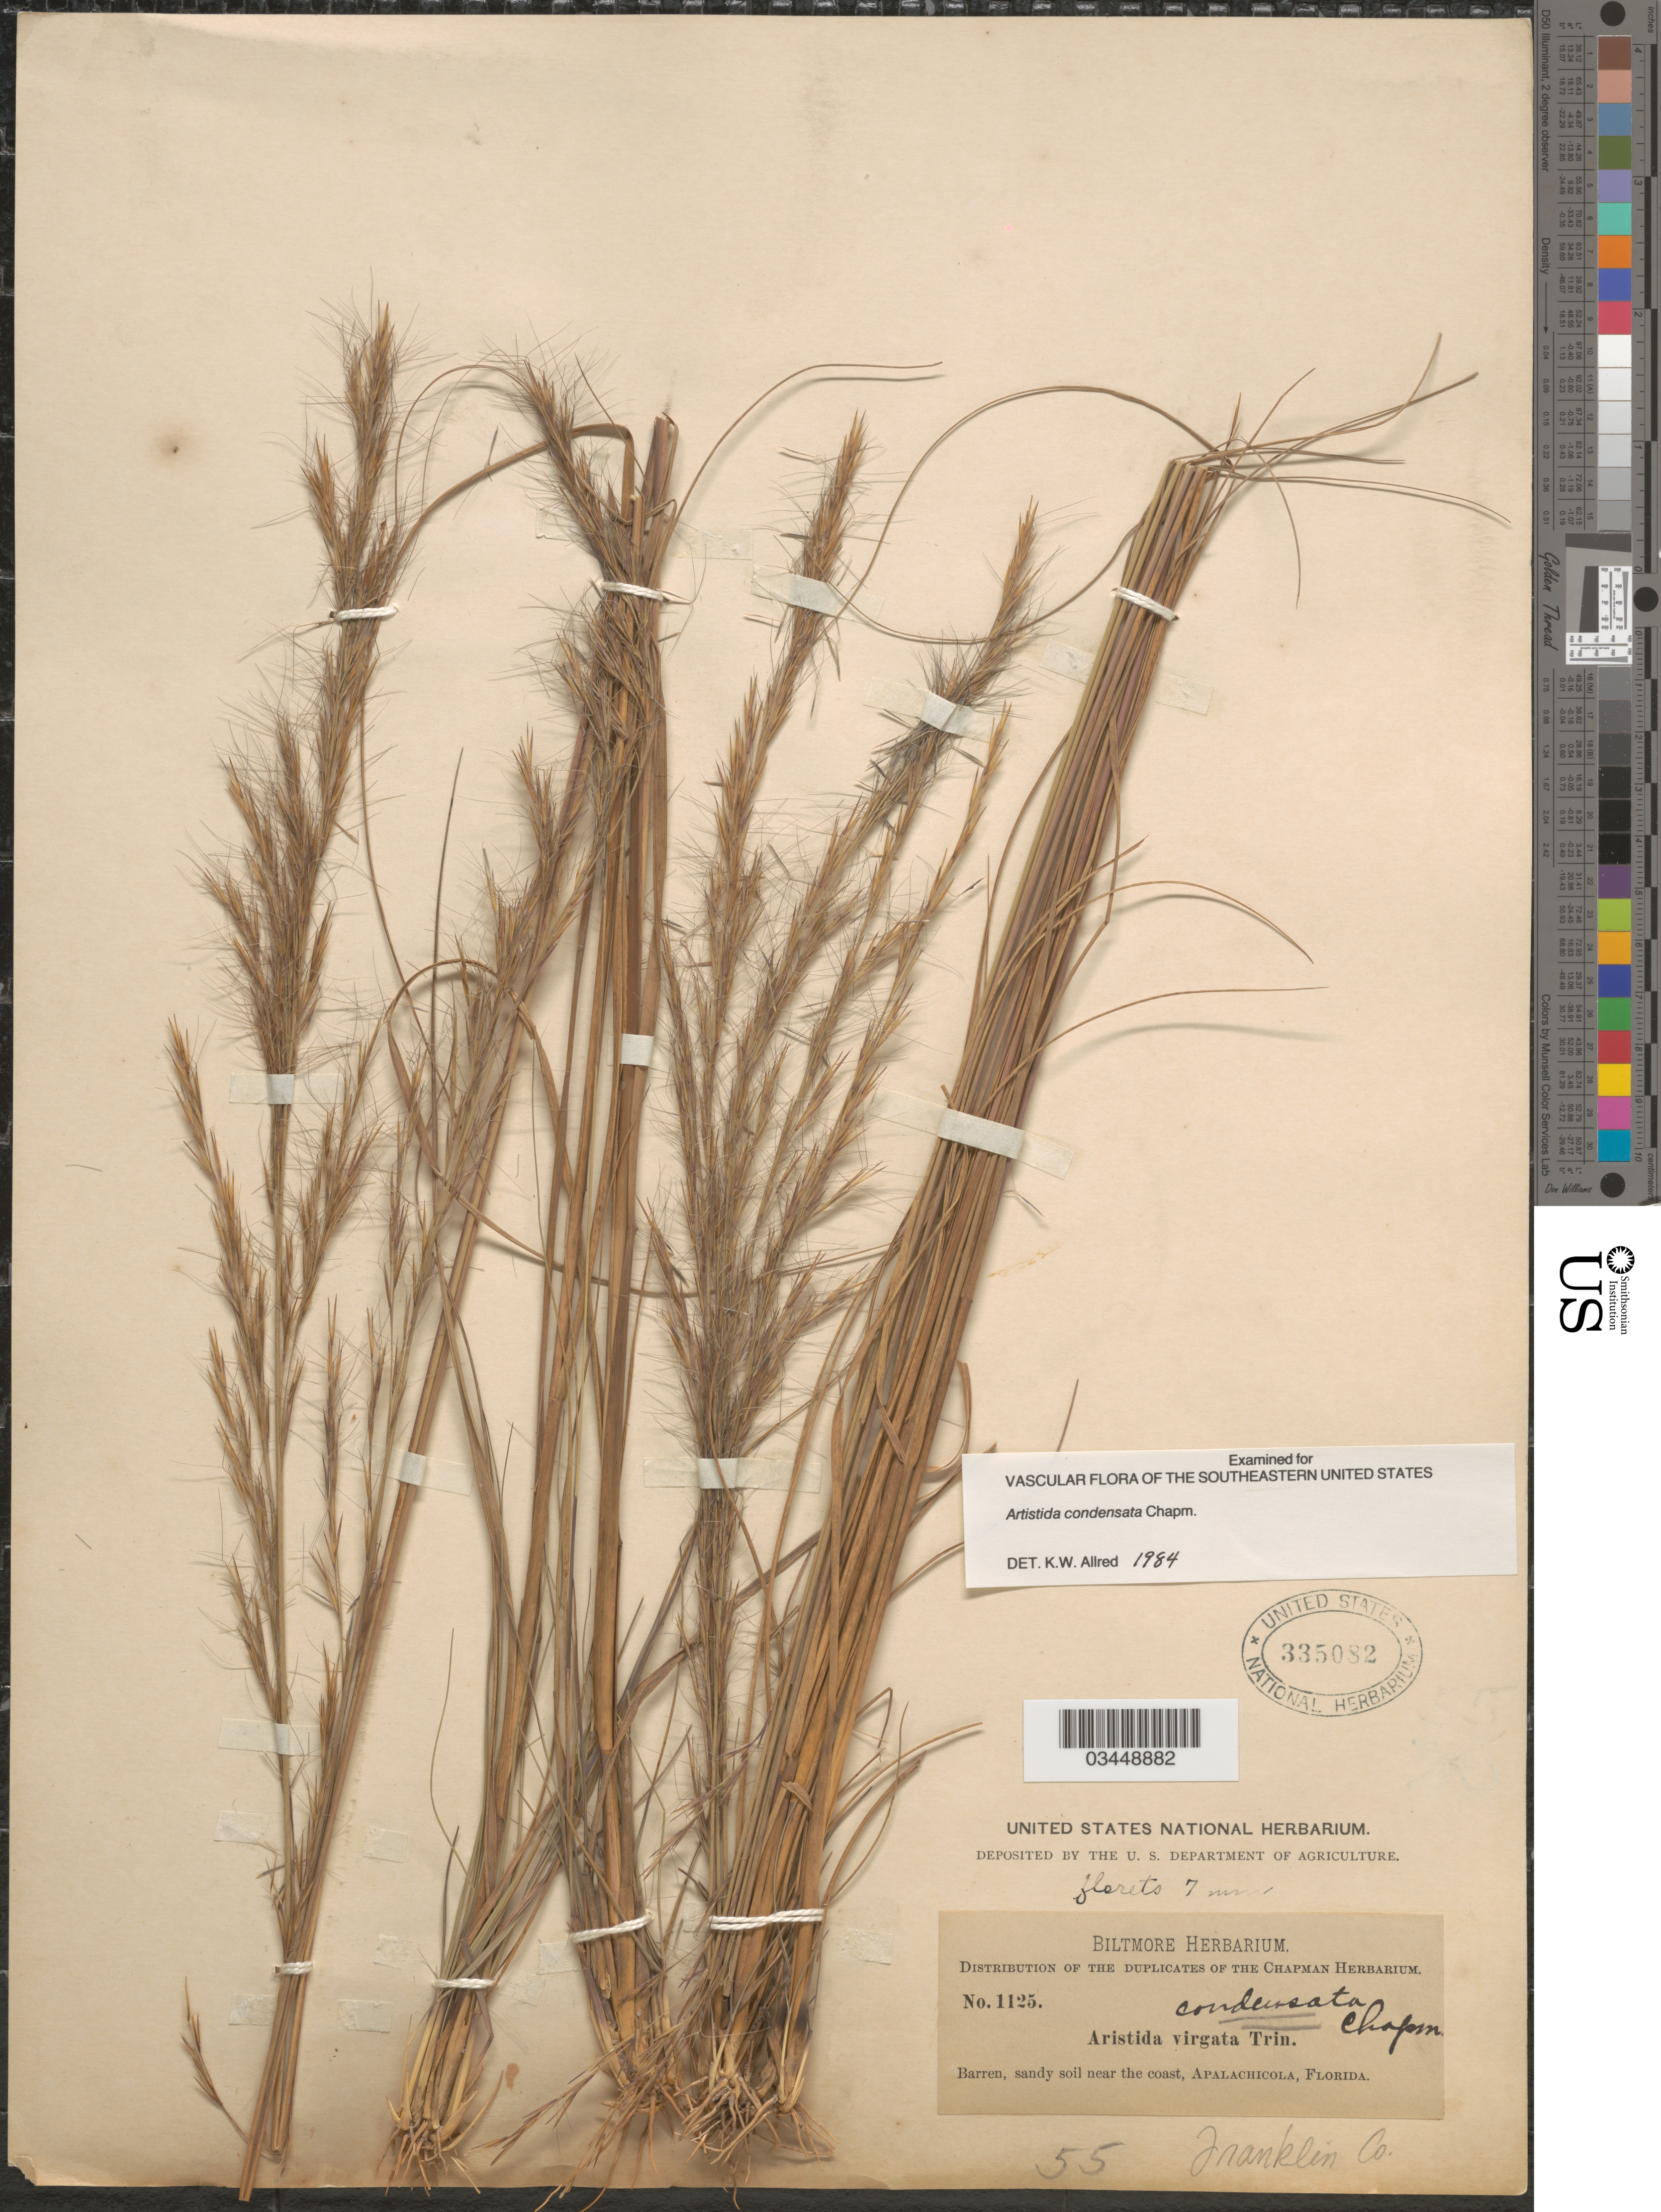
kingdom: Plantae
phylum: Tracheophyta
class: Liliopsida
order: Poales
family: Poaceae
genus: Aristida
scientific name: Aristida condensata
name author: Chapm.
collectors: ex herb. Biltmore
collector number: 1125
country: United States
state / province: Florida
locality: Barren, sandy soil near the coast, Apalachicola. Franklin Co.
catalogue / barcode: US 335082